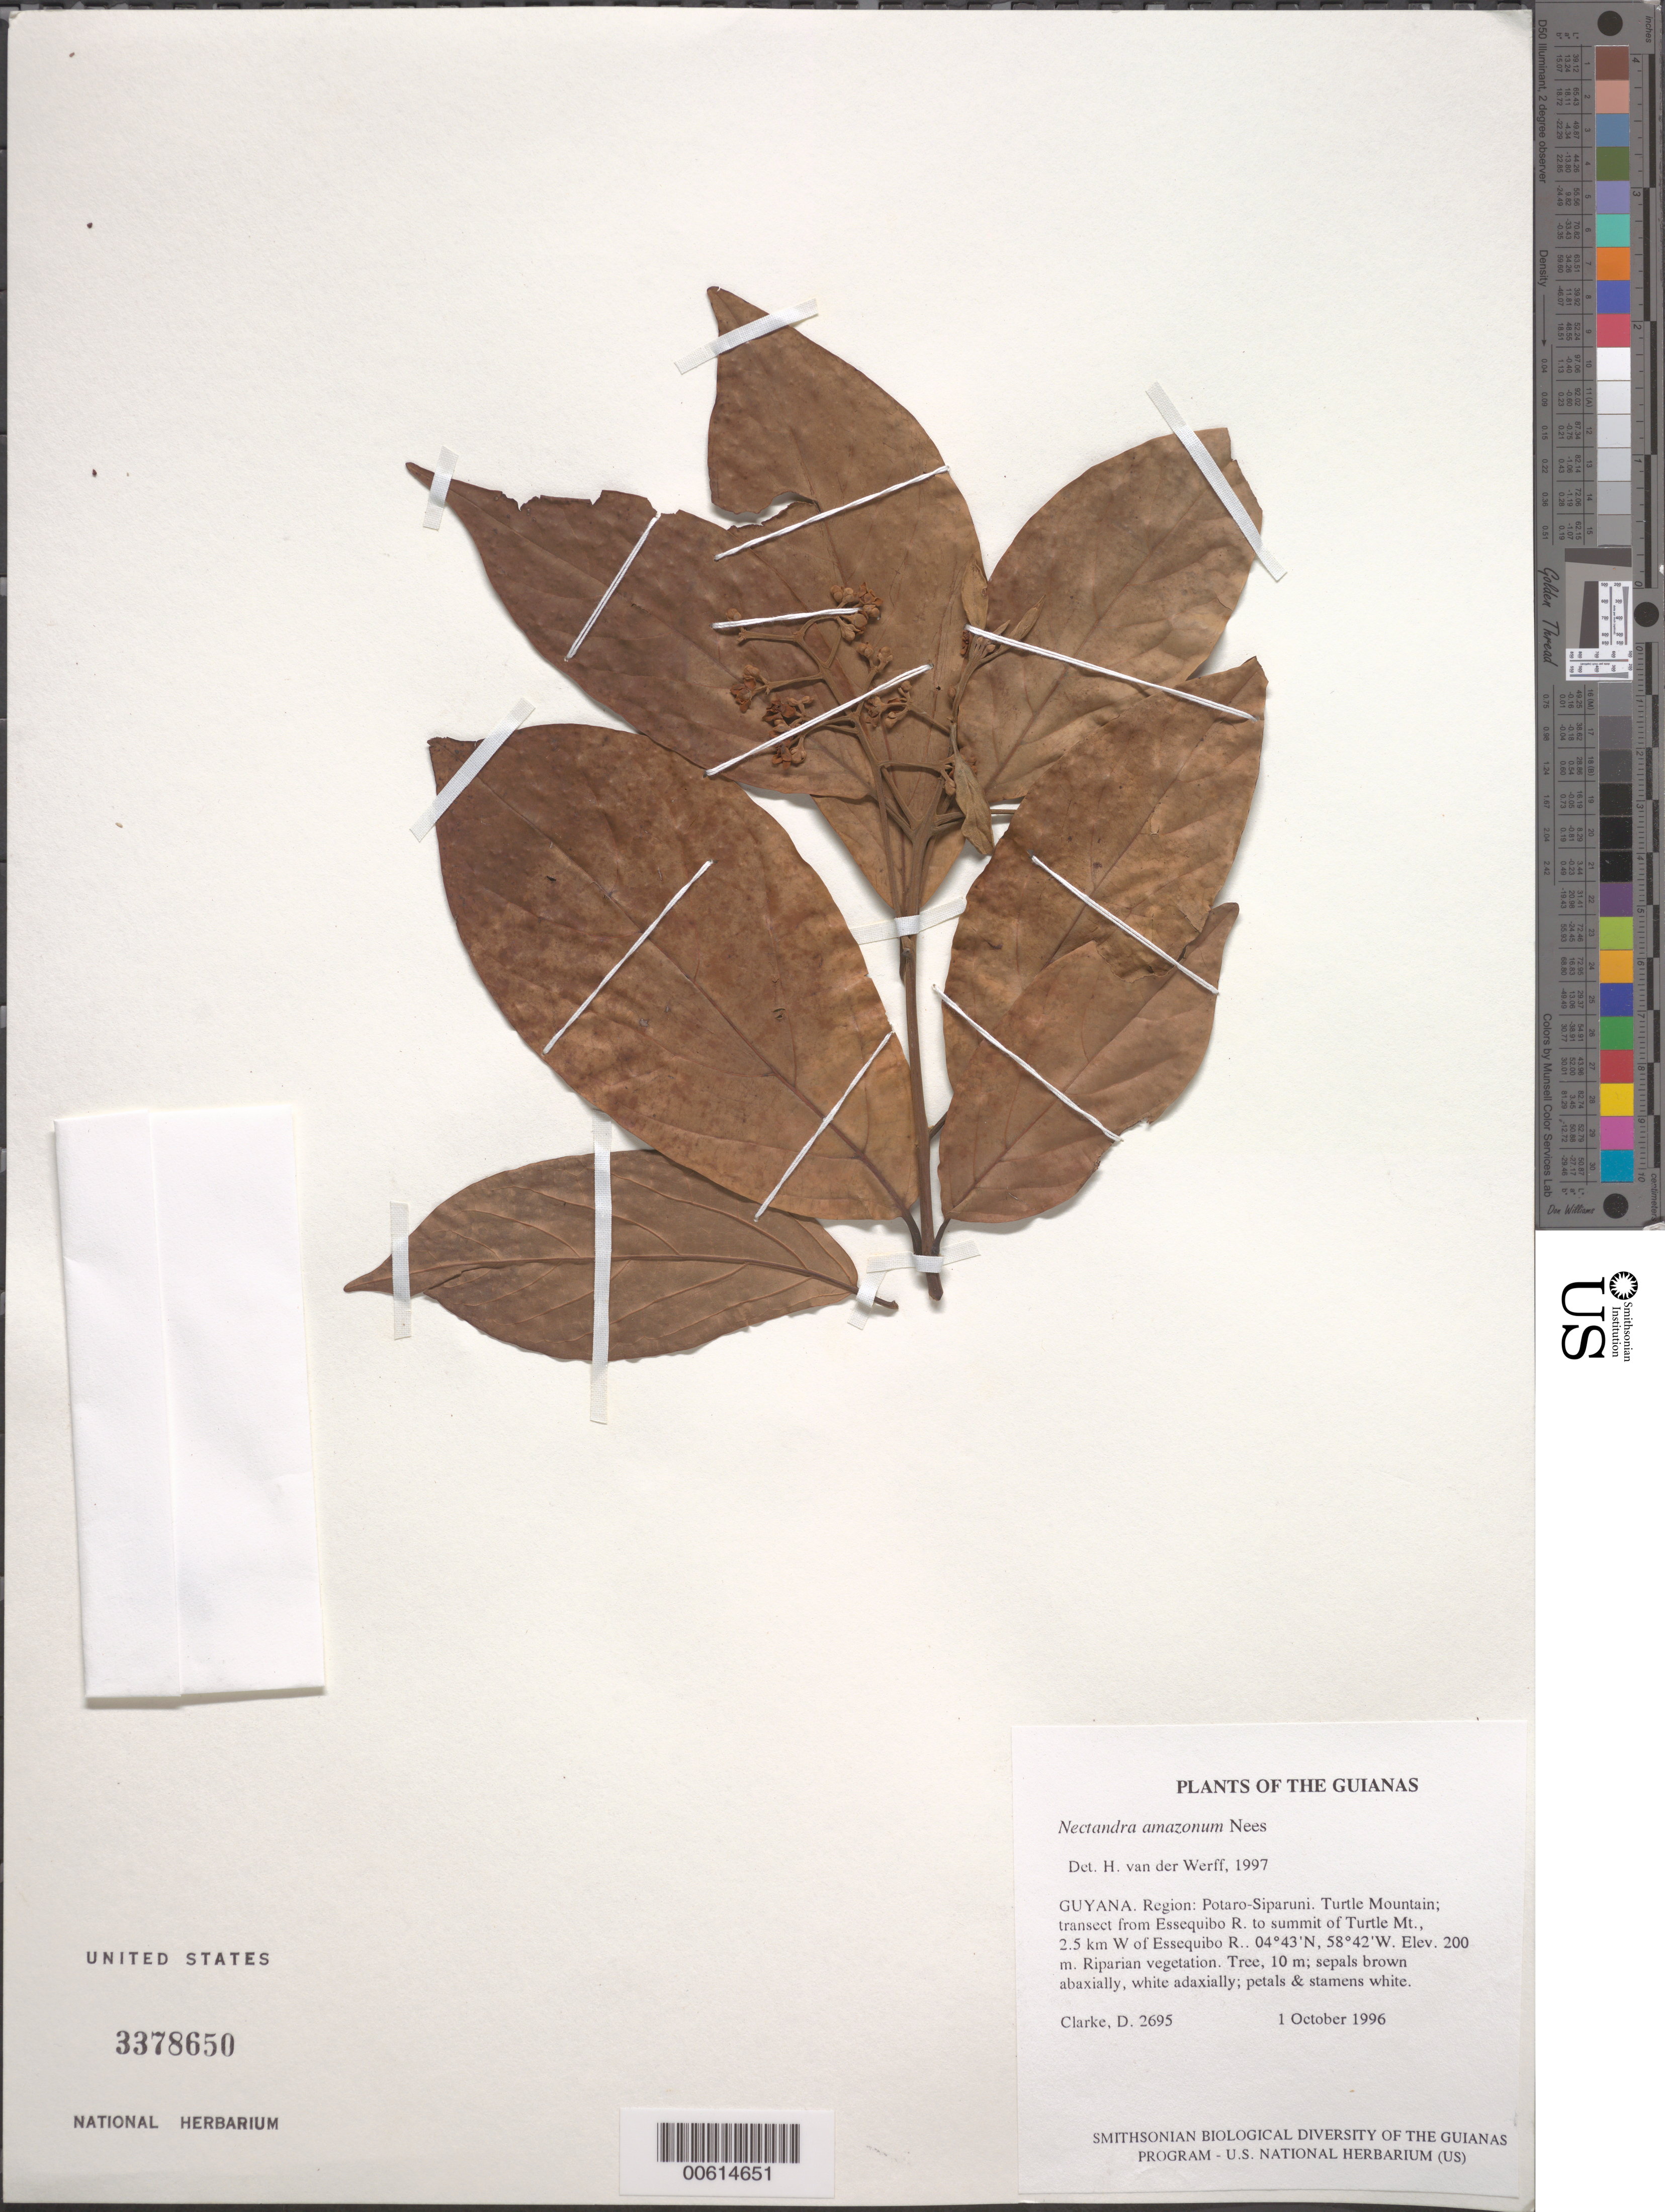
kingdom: Plantae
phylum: Tracheophyta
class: Magnoliopsida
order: Laurales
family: Lauraceae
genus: Nectandra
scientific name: Nectandra amazonum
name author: Nees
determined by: van der Werff, H., (MO), Missouri Botanical Garden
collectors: H. D. Clarke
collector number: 2695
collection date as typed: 1 October 1996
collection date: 1996-10-01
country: Guyana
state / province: Potaro-Siparuni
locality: Iwokrama Rainforest Reserve; transect: Essequibo R. - summit of Turtle Mt., 2.5km W. of Essequibo R.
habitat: Riparian vegetation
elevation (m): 200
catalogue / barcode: US 3378650